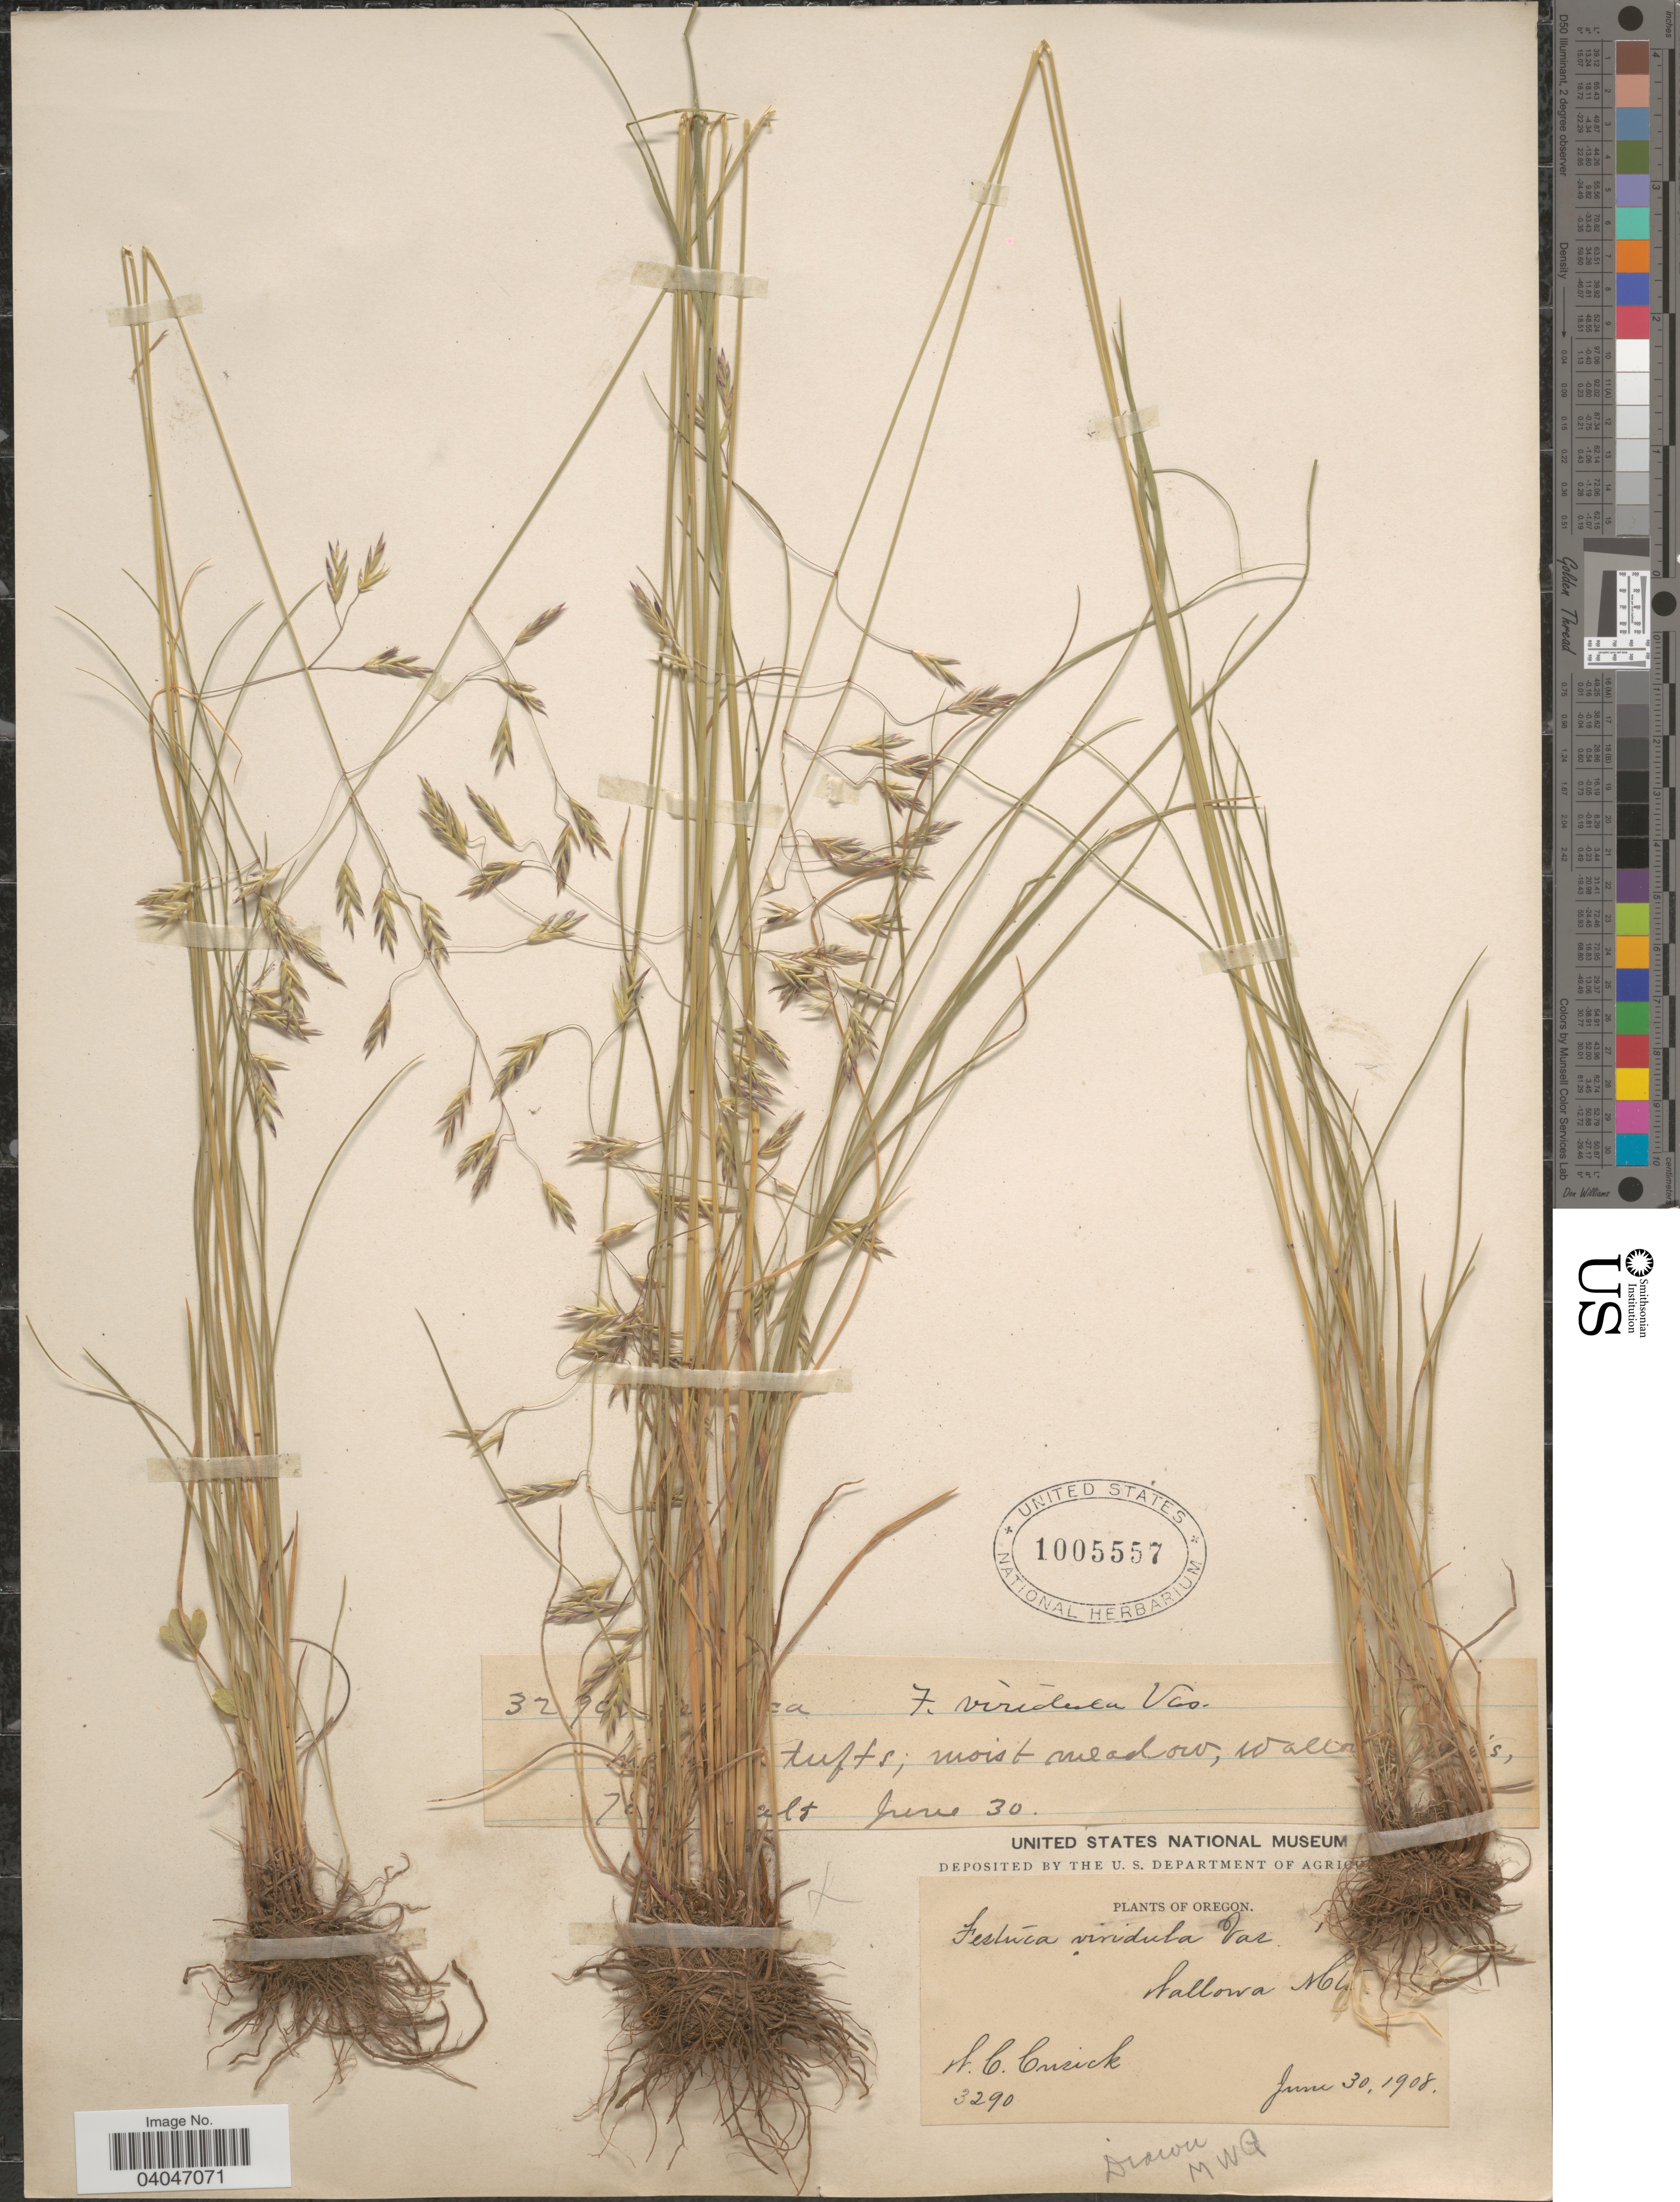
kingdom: Plantae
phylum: Tracheophyta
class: Liliopsida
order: Poales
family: Poaceae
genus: Festuca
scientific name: Festuca viridula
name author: Vasey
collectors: W. C. Cusick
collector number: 3290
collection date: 1908-06-30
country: United States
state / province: Oregon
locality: Wallowa Mts.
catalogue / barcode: US 1005557